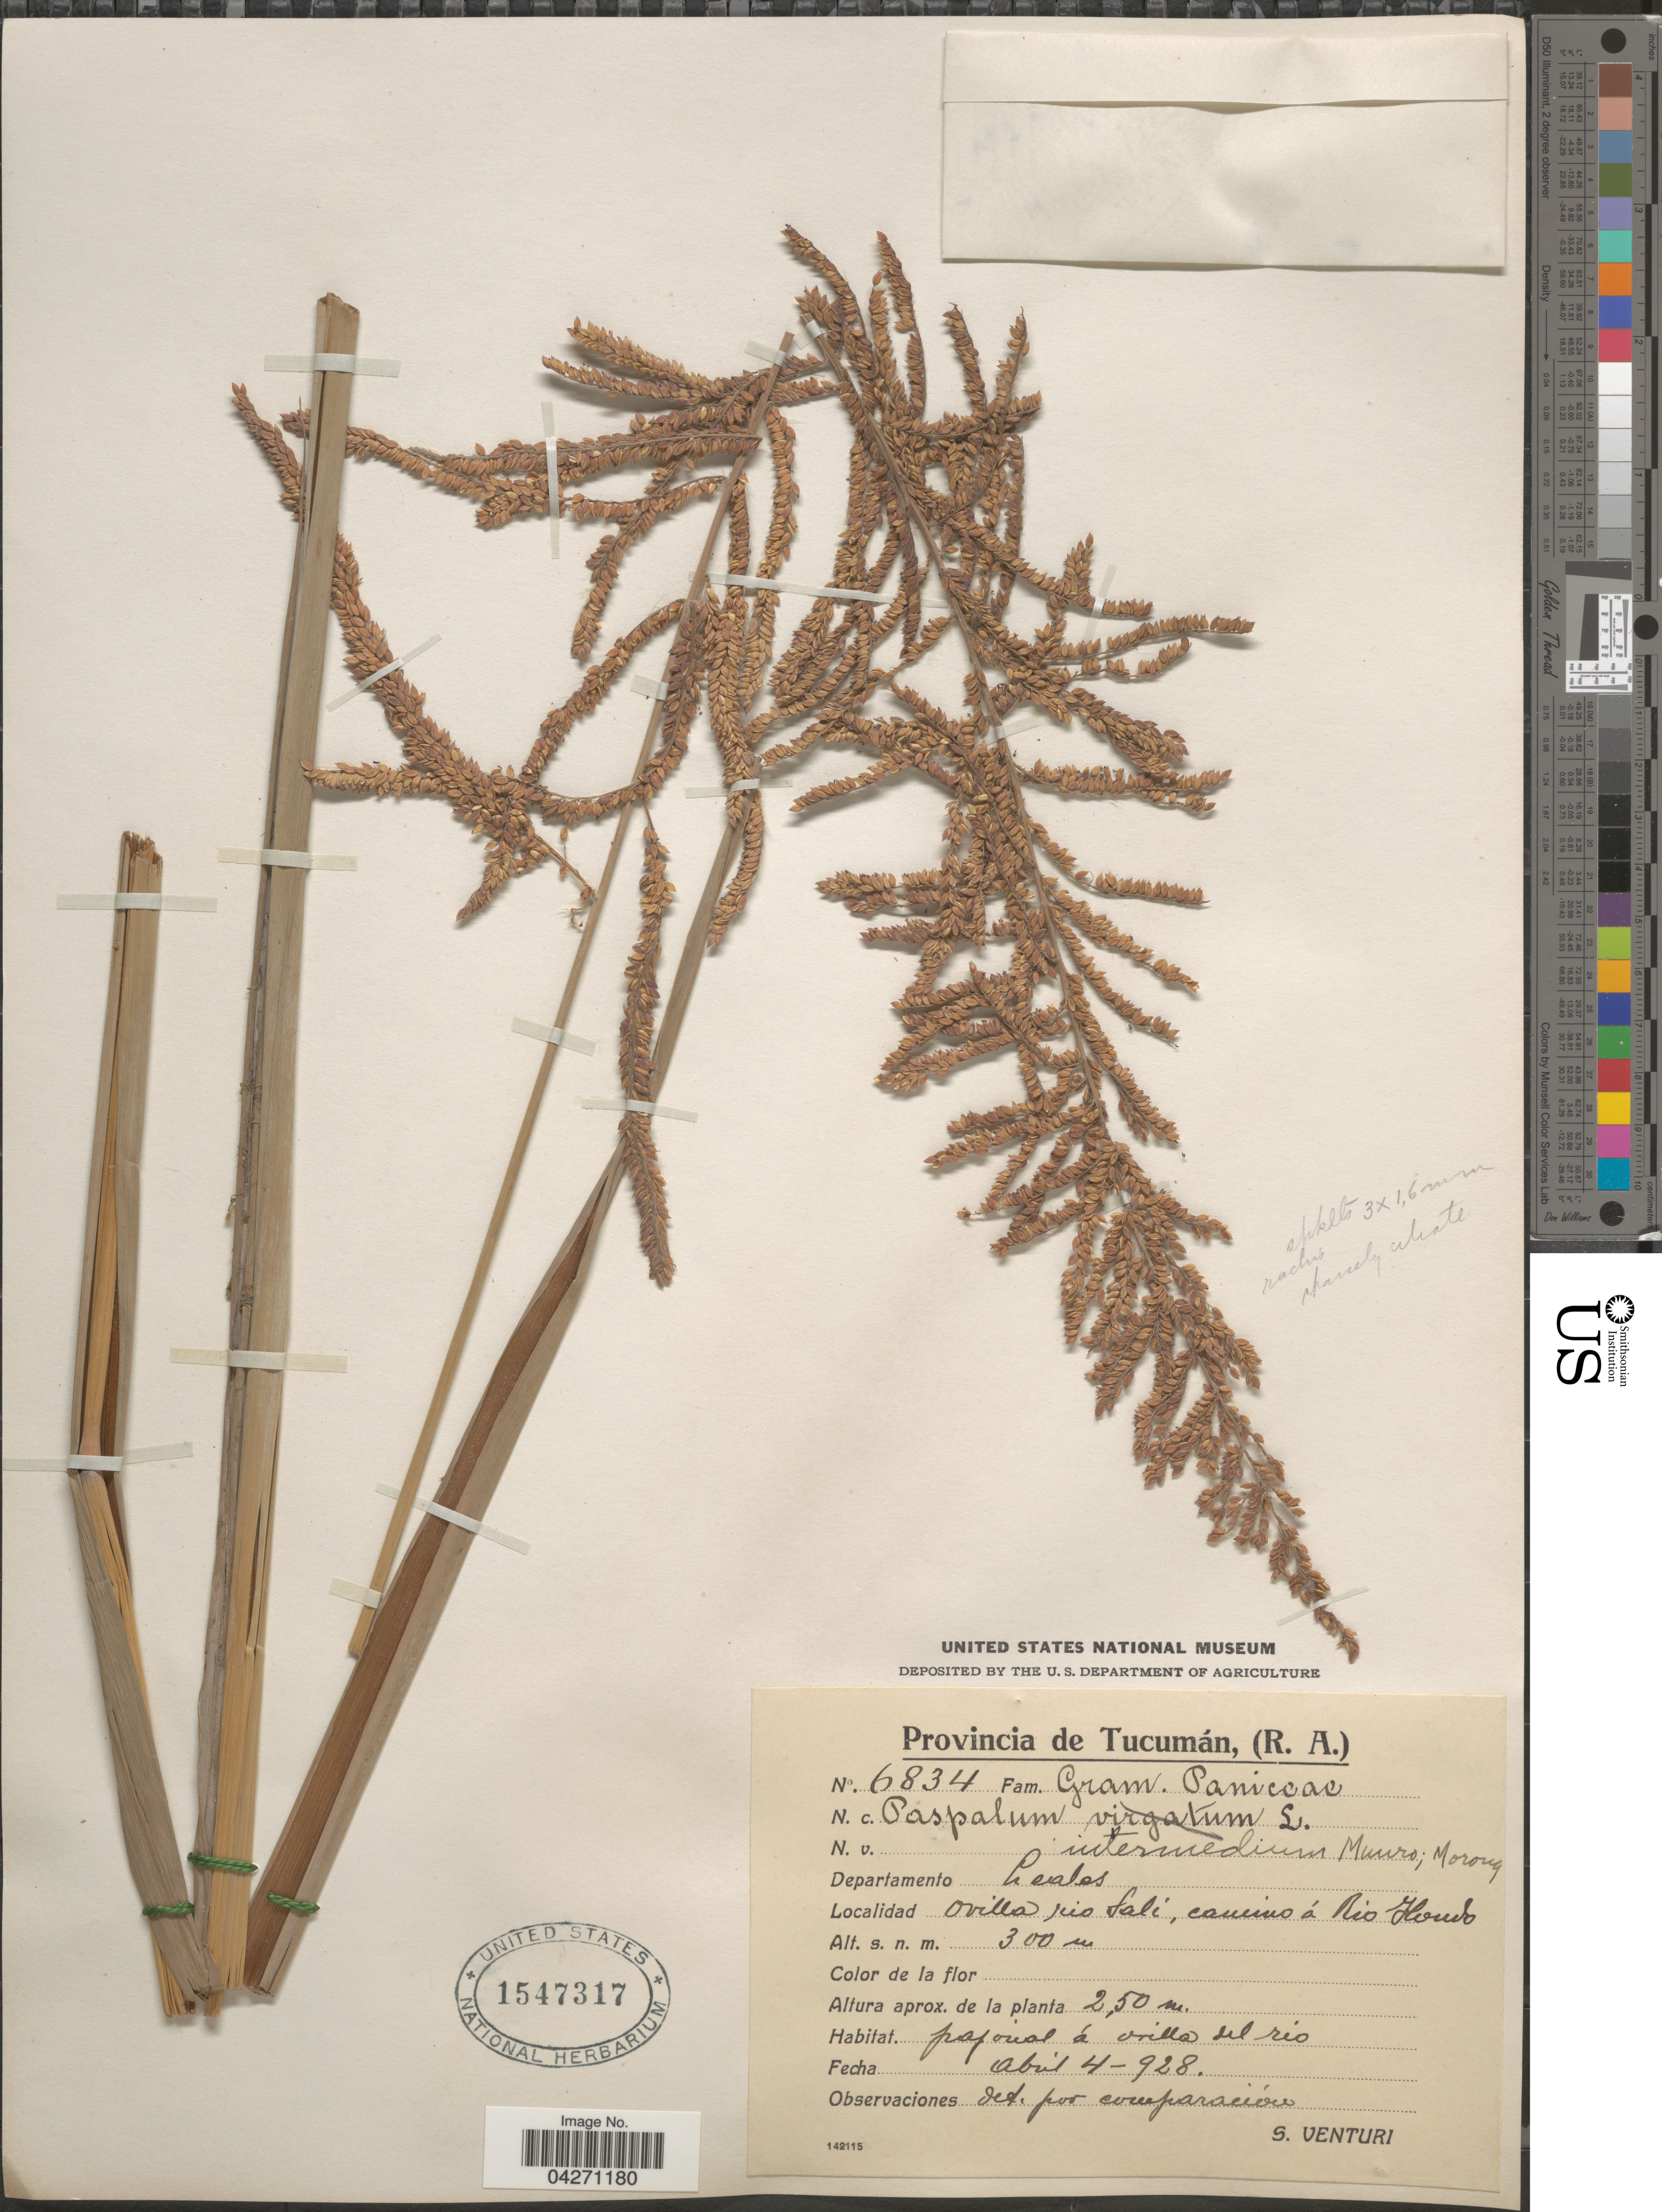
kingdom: Plantae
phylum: Tracheophyta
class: Liliopsida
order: Poales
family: Poaceae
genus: Paspalum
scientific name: Paspalum intermedium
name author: Munro ex Morong & Britton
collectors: S. Venturi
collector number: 6834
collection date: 1928-04-04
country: Argentina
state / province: Tucuman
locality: Departamento Leales. Orillas rio Salí, camino à Rio Hondo.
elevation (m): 300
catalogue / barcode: US 1547317